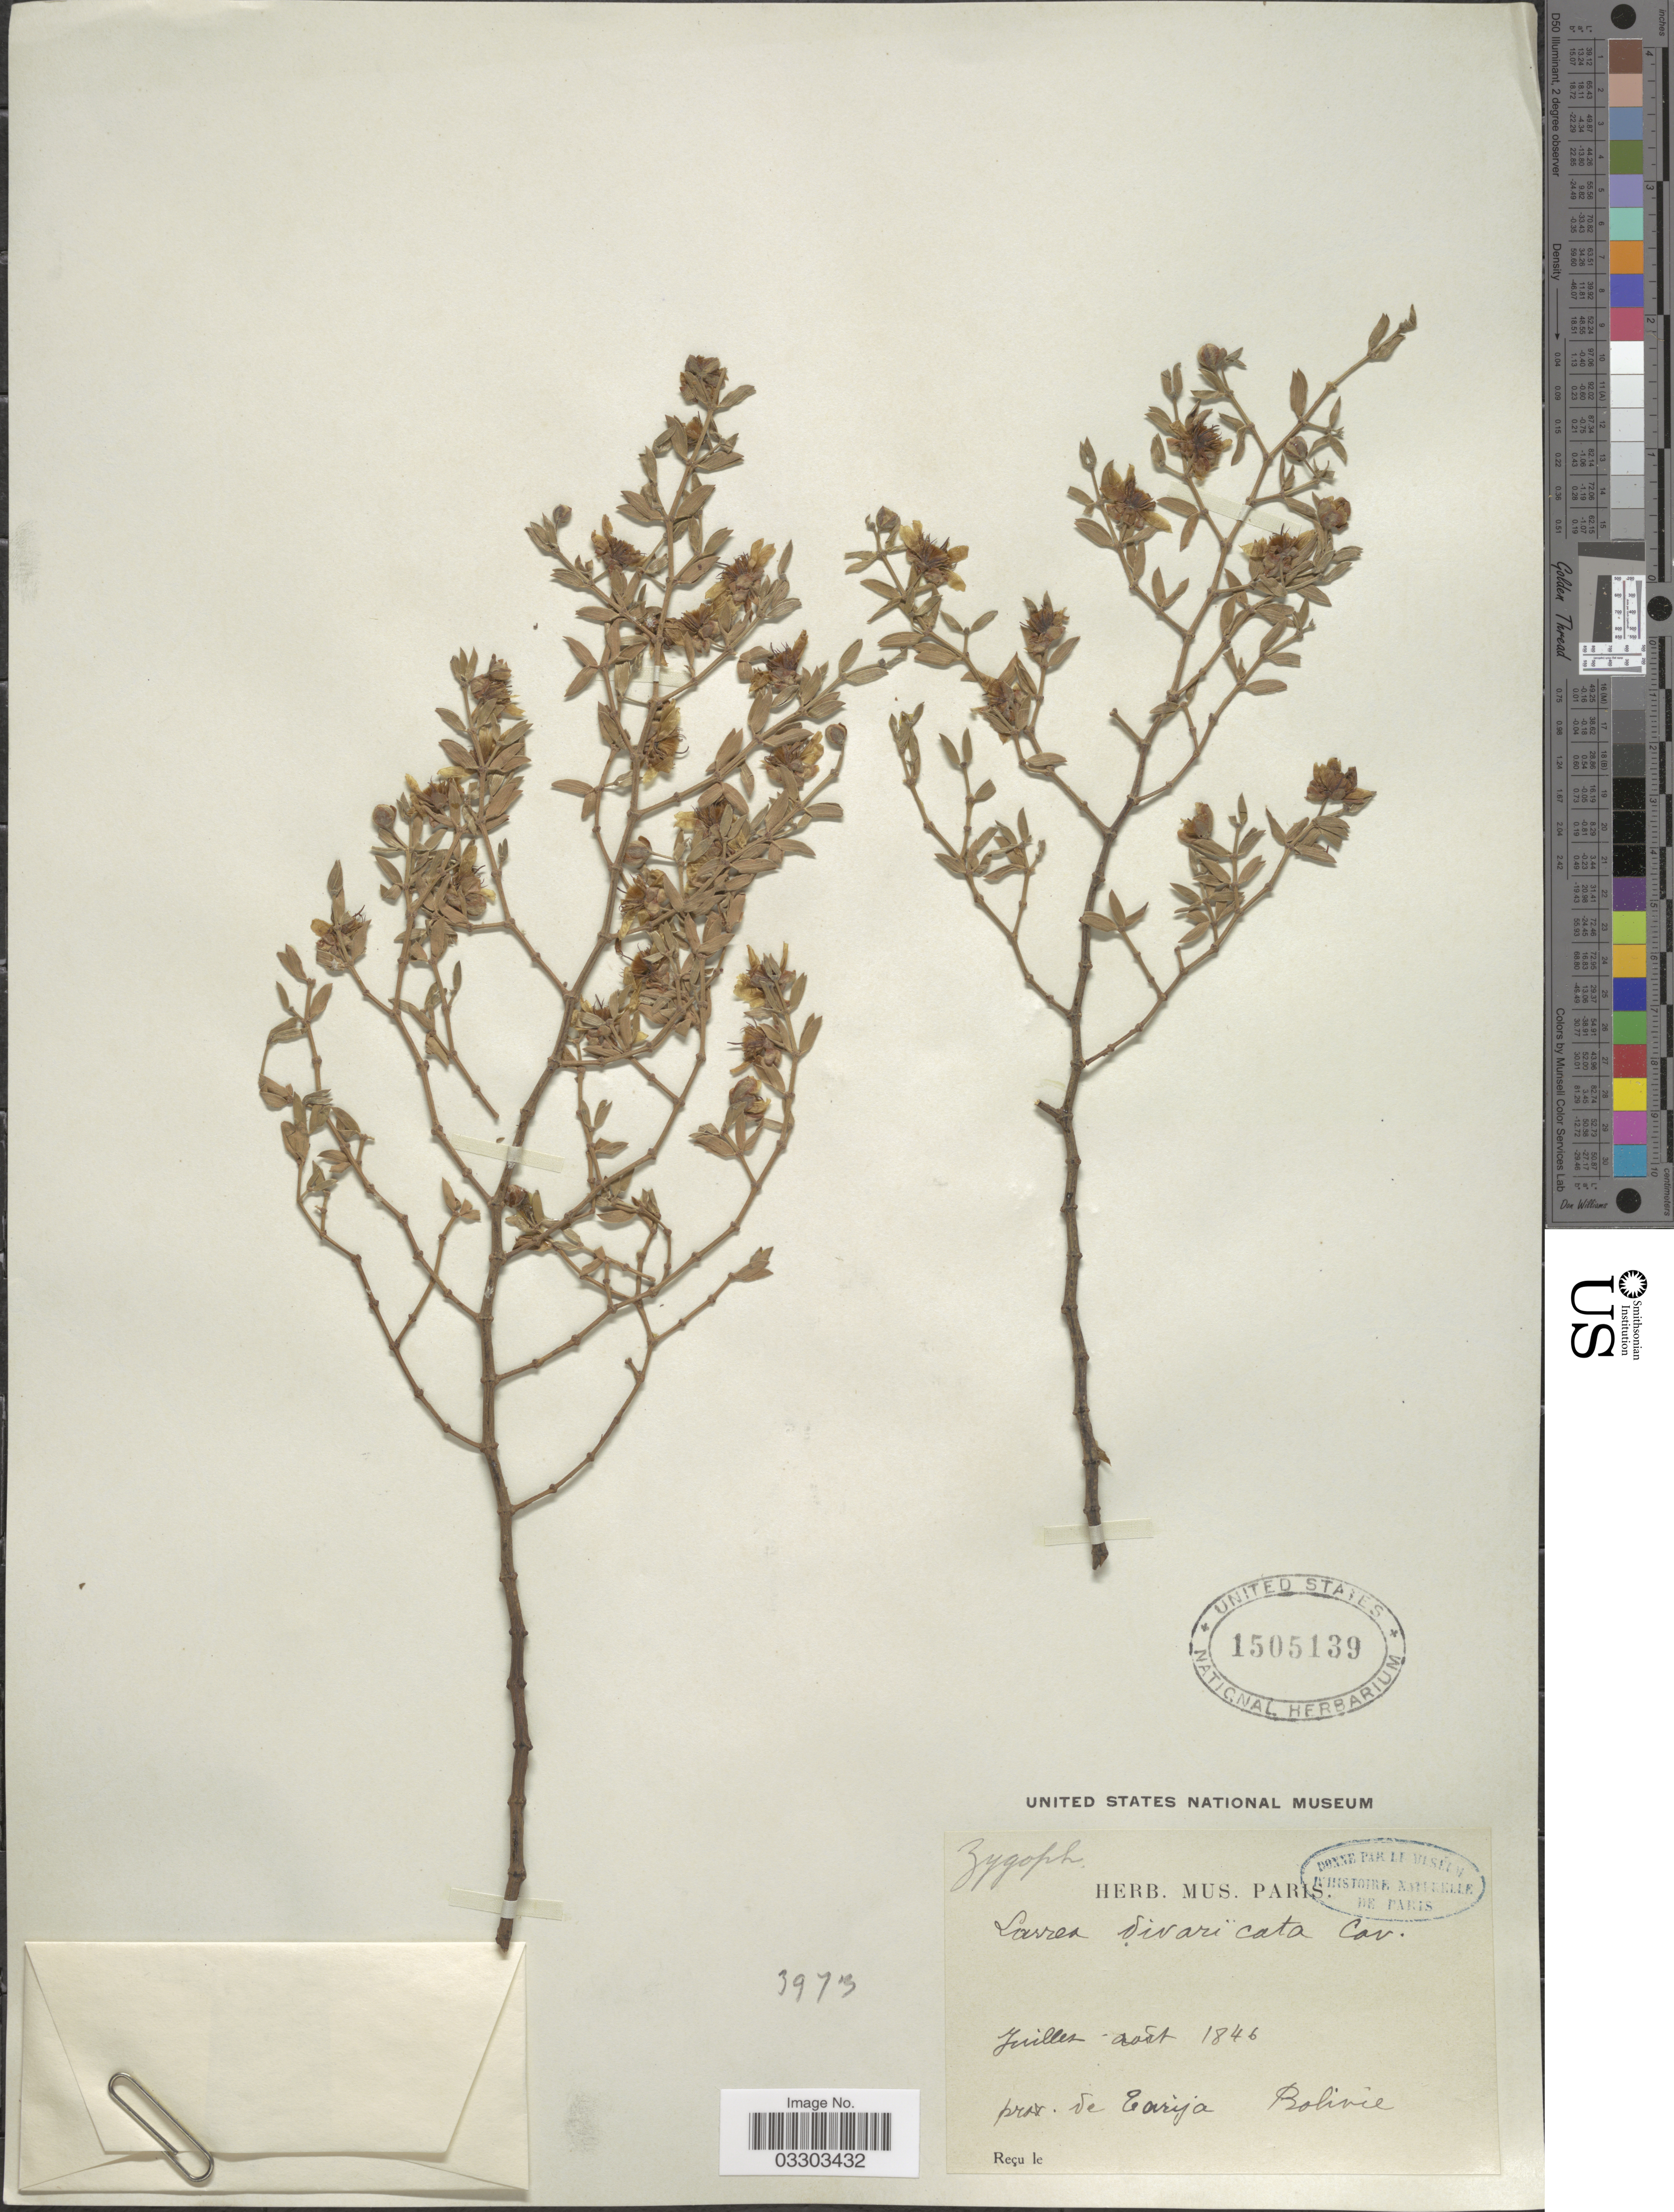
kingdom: Plantae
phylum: Tracheophyta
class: Magnoliopsida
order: Zygophyllales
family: Zygophyllaceae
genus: Larrea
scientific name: Larrea divaricata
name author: Cav.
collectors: ex herb. Mus. Paris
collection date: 1846-07/1846-08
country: Bolivia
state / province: Tarija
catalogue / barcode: US 1505139